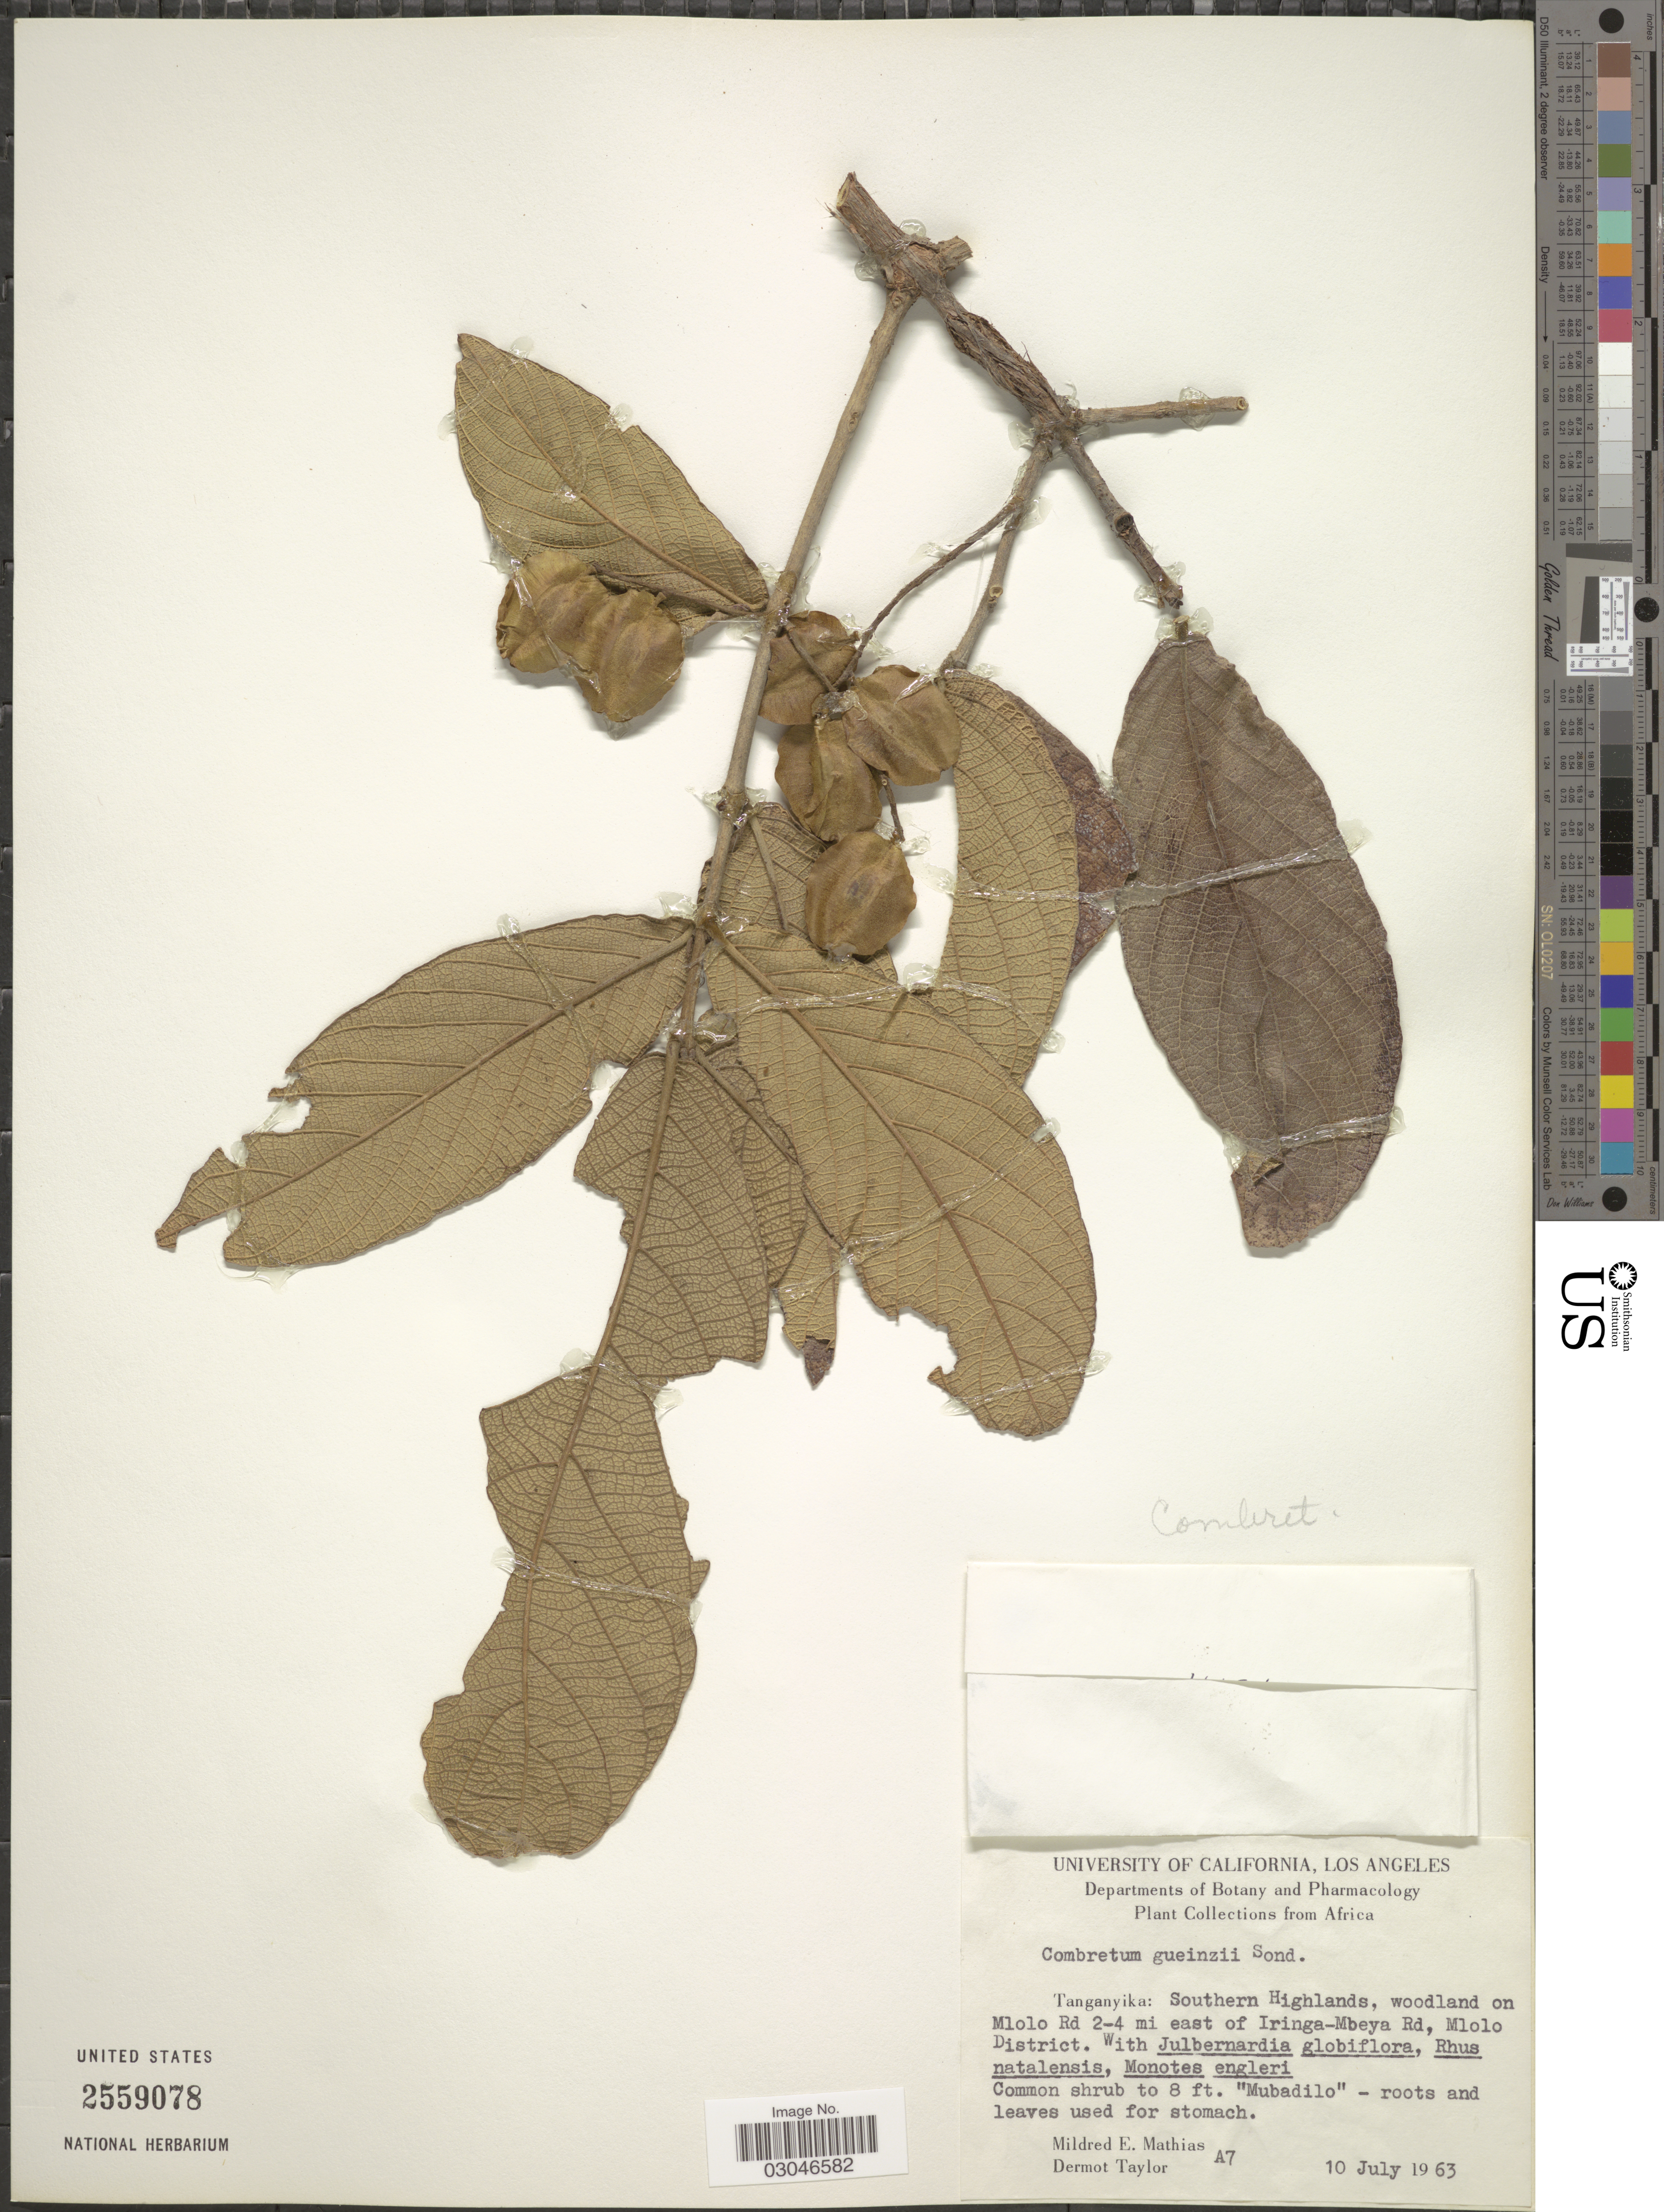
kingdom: Plantae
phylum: Tracheophyta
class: Magnoliopsida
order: Myrtales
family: Combretaceae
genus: Combretum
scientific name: Combretum gueinzii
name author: Sond.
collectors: M. E. Mathias & D. Taylor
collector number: A7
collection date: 1963-07-10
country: Tanzania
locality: Tanganyika: Southern Highlands, woodlands on Mlolo Rd 2-4 mi east of Iringa-Mbeya Rd, Mlolo District.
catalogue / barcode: US 2559078